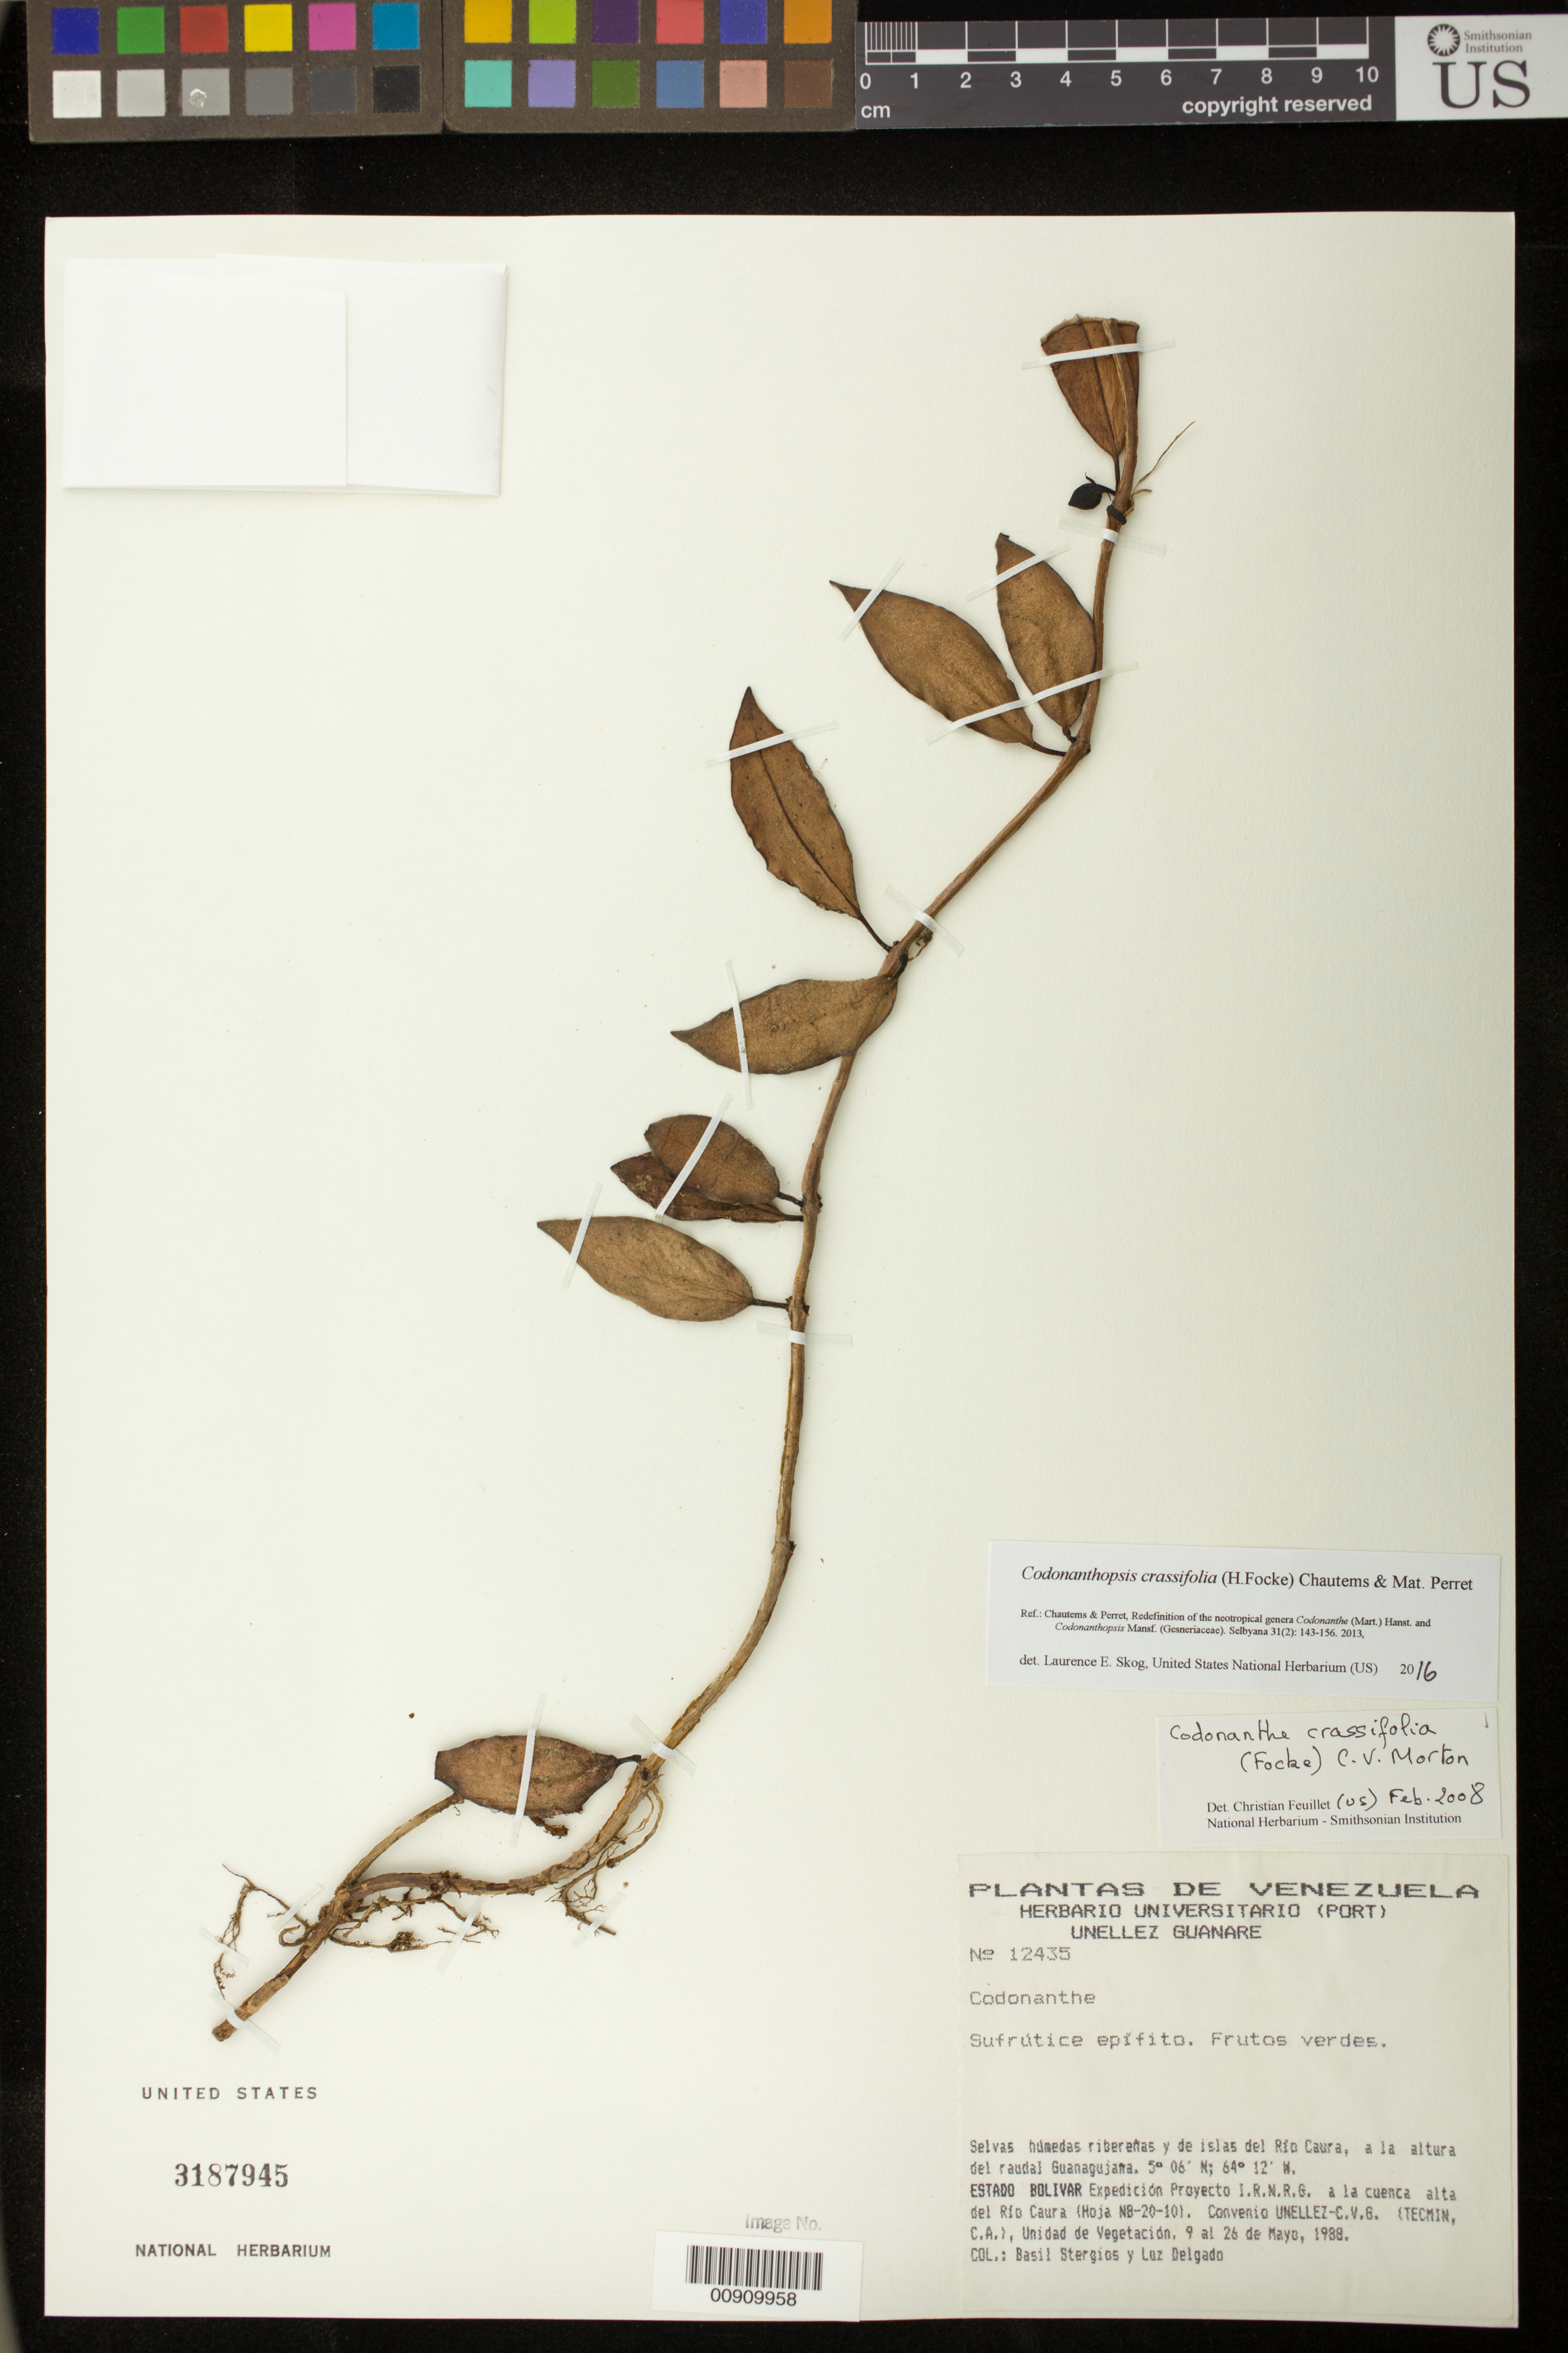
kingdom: Plantae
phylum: Tracheophyta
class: Magnoliopsida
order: Lamiales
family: Gesneriaceae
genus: Codonanthopsis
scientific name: Codonanthopsis crassifolia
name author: (H. Focke) Chautems & Mat.Perret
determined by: Skog, Laurence E.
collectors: B. G. Stergios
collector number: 12435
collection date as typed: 9-26 May 1988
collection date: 1988-05-09/1988-05-26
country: Venezuela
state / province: Bolívar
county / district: Sucre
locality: Islas del río Caura, a la altura del raudal Guanagujaña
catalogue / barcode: US 3187945